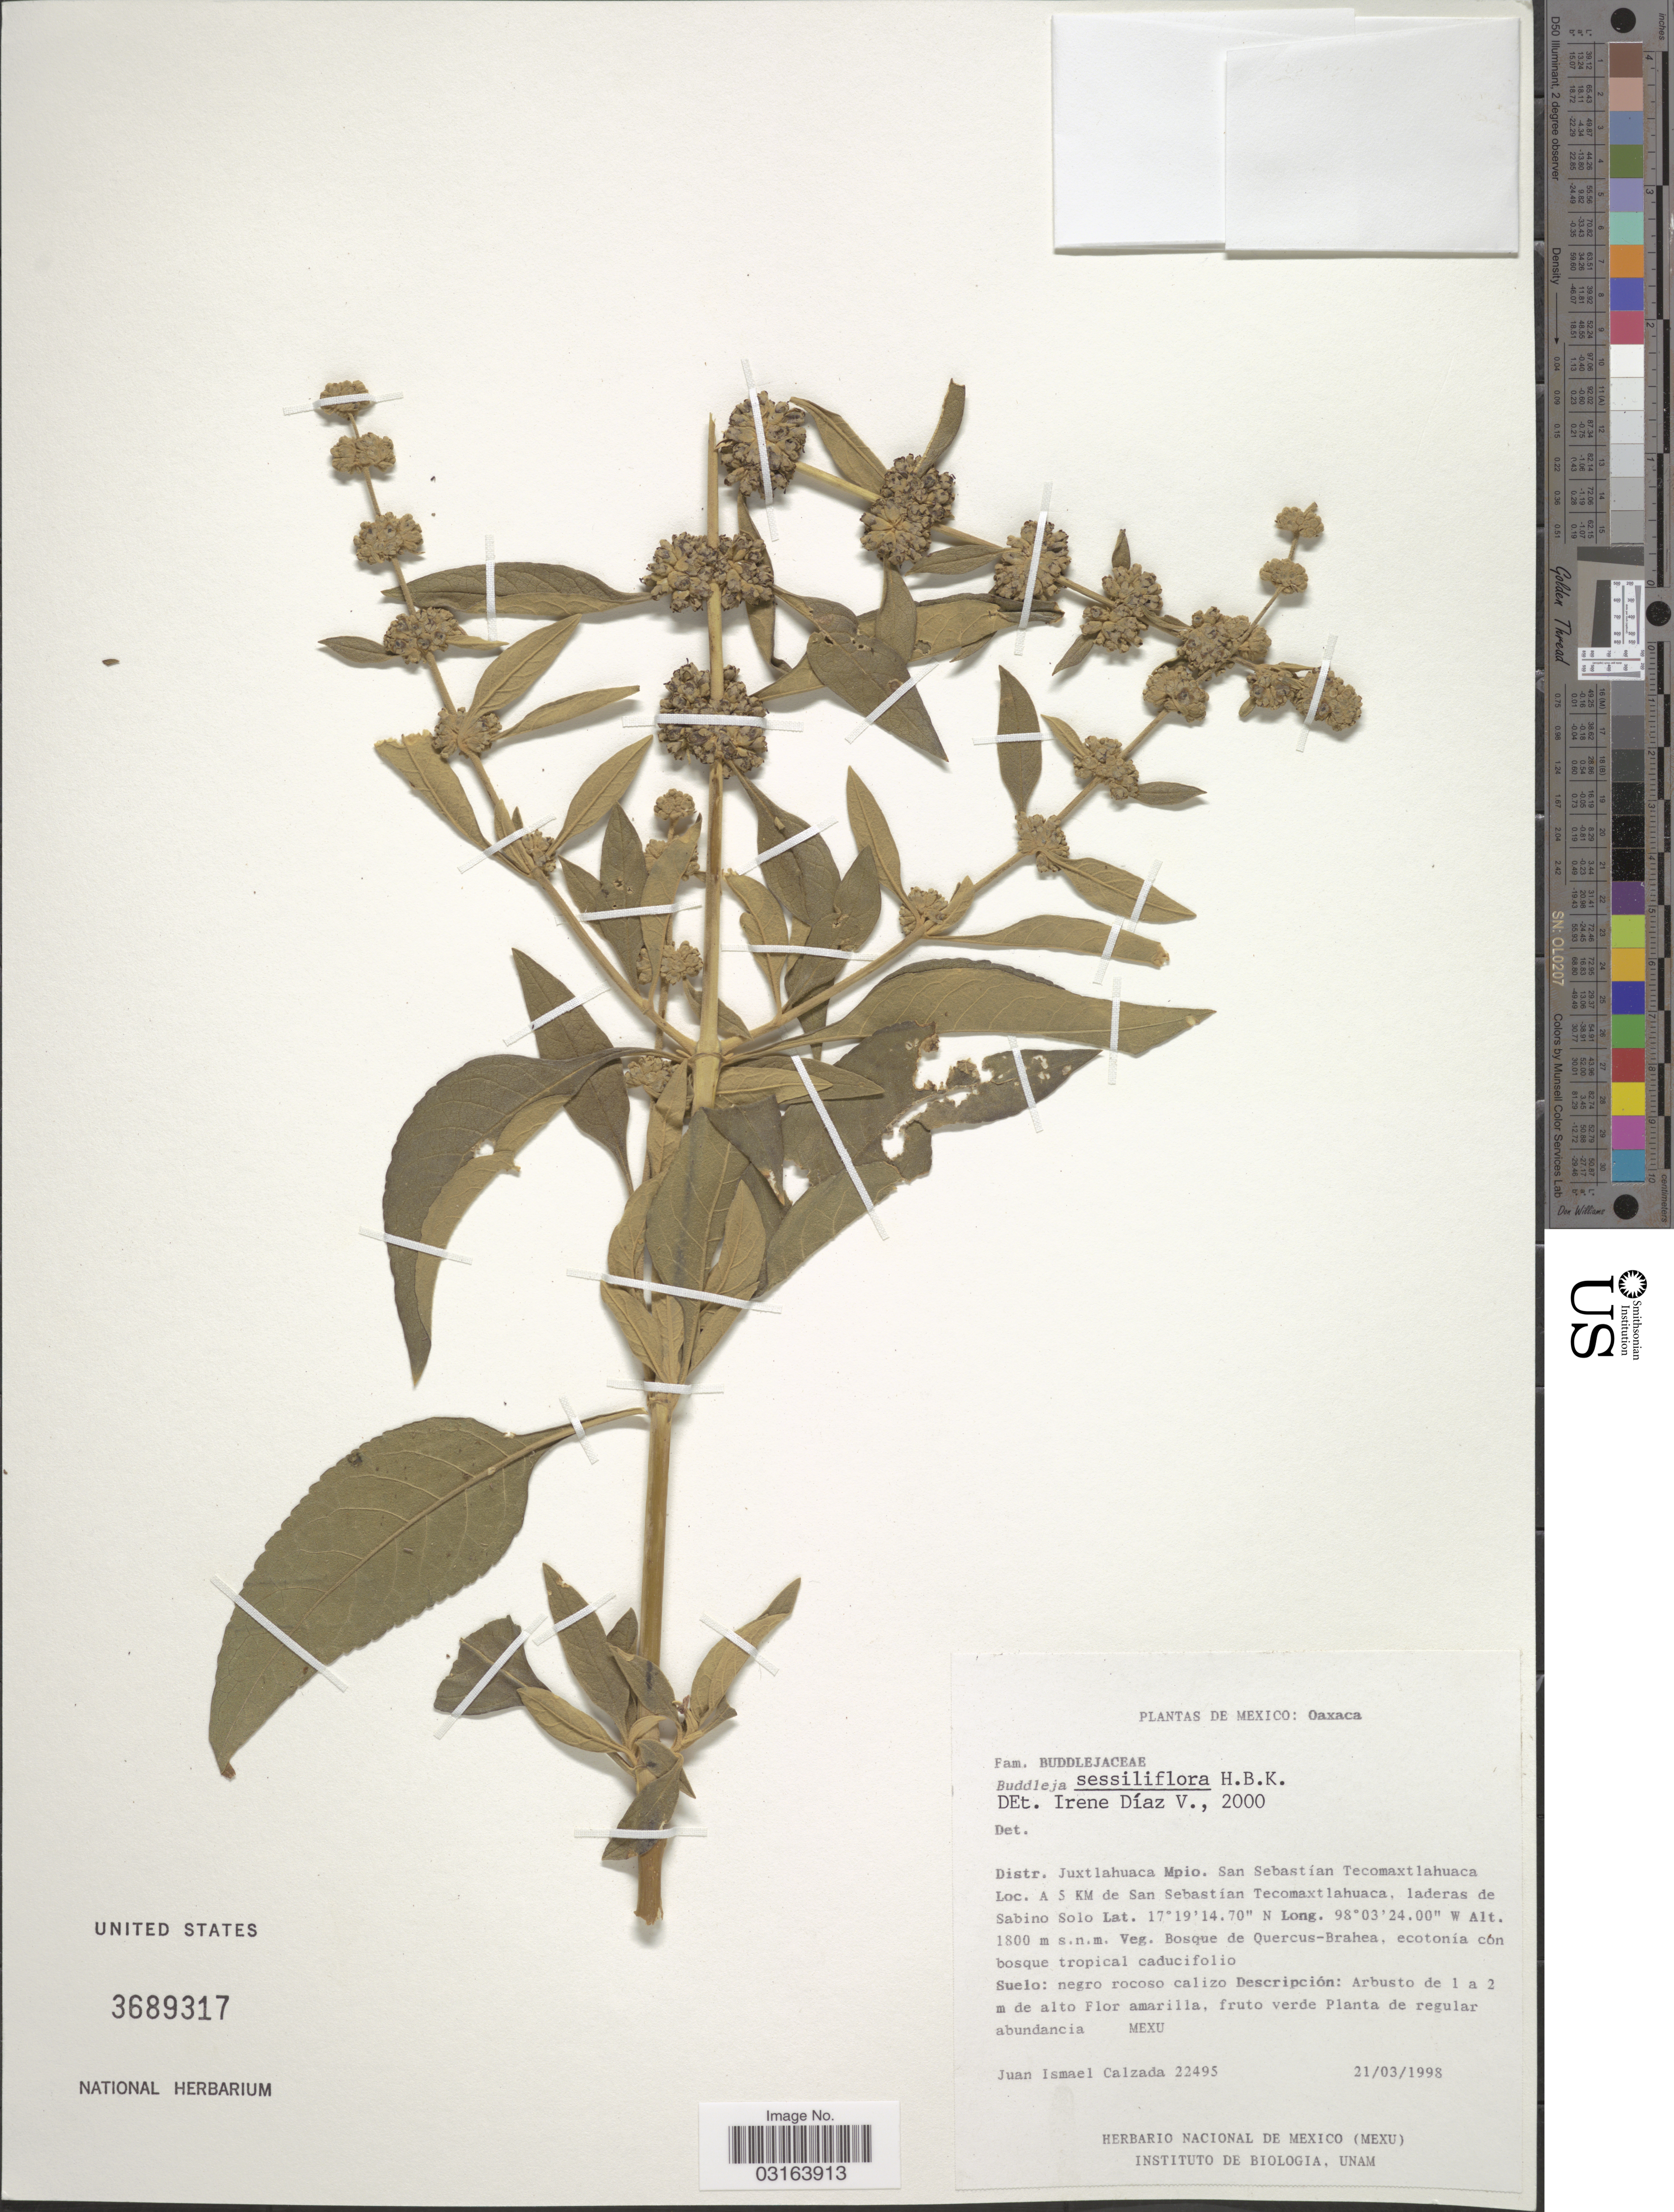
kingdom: Plantae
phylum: Tracheophyta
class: Magnoliopsida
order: Lamiales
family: Scrophulariaceae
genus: Buddleja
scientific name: Buddleja sessiliflora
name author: Kunth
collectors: J. I. Calzada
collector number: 22495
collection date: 1998-03-21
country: Mexico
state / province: Oaxaca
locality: Distr. Juxtlahuaca Mpio. San Sebastían Tecomaxtlahuaca. A 5 Km de San Sebastían Tecomaxtlahuaca, laderas de Sabino Solo.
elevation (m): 1800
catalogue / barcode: US 3689317